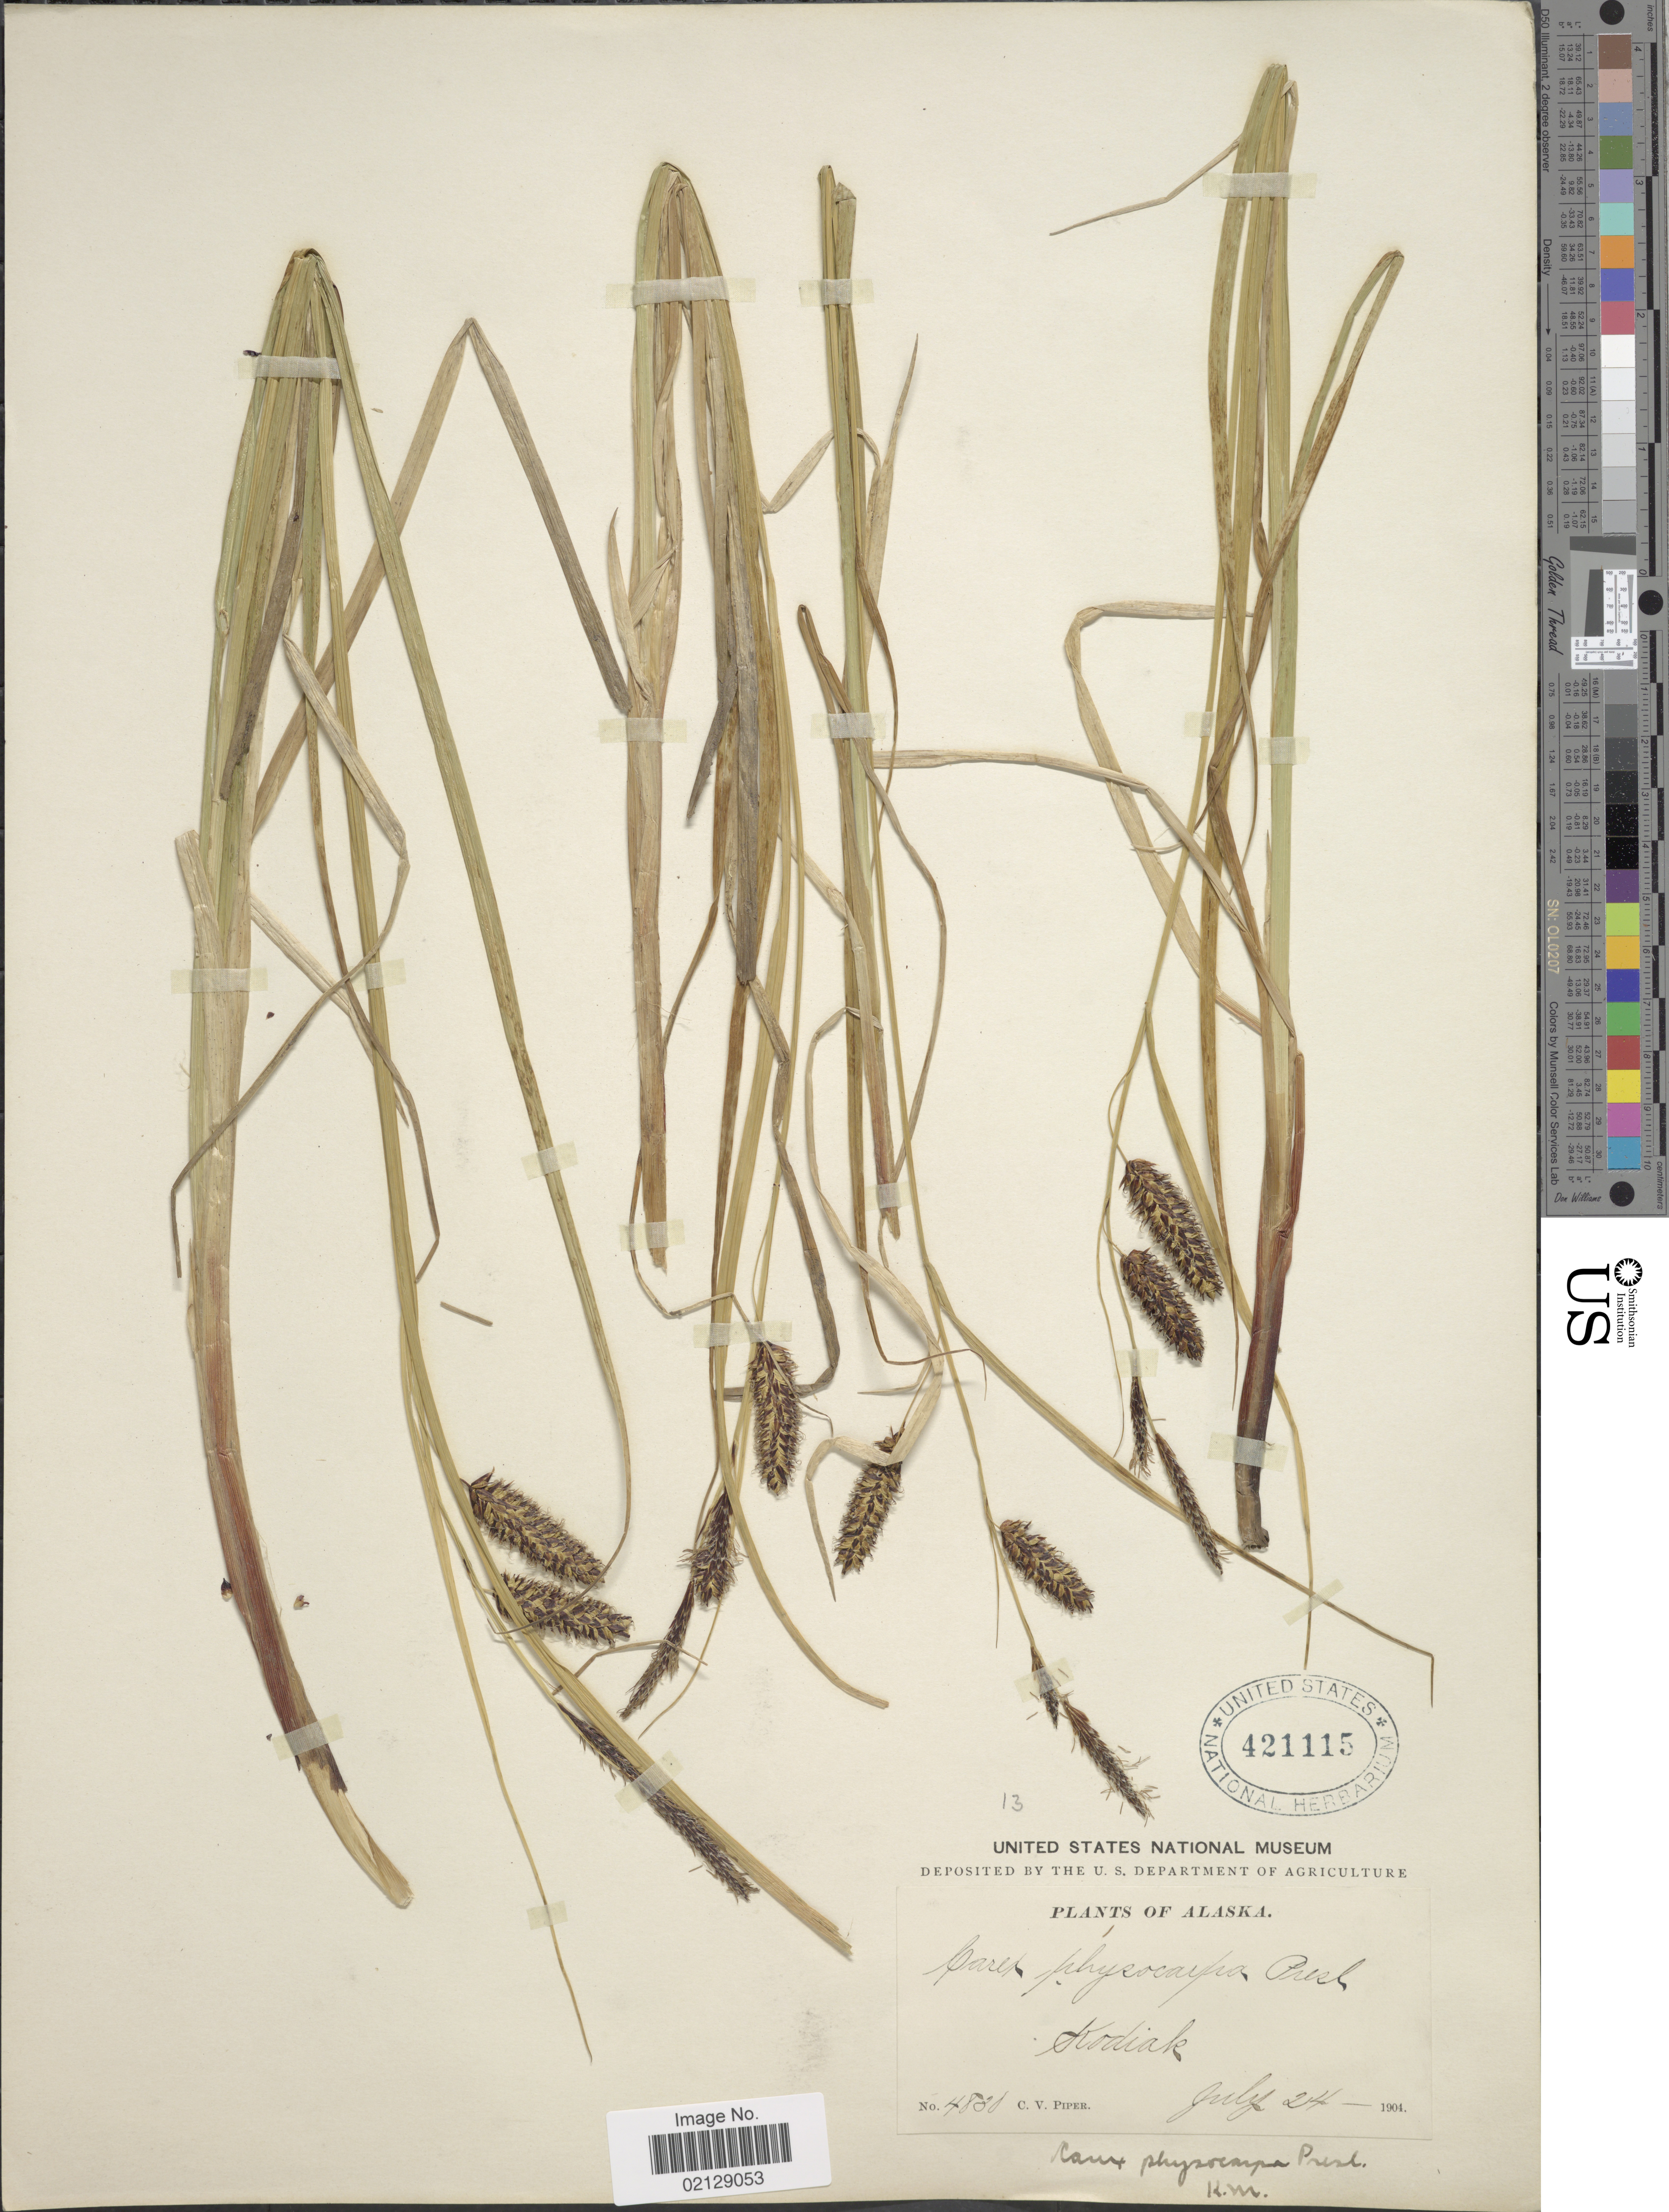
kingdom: Plantae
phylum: Tracheophyta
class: Liliopsida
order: Poales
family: Cyperaceae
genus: Carex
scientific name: Carex saxatilis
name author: L.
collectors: C. V. Piper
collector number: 4830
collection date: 1904-07-24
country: United States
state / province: Alaska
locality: Kodiak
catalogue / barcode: US 421115